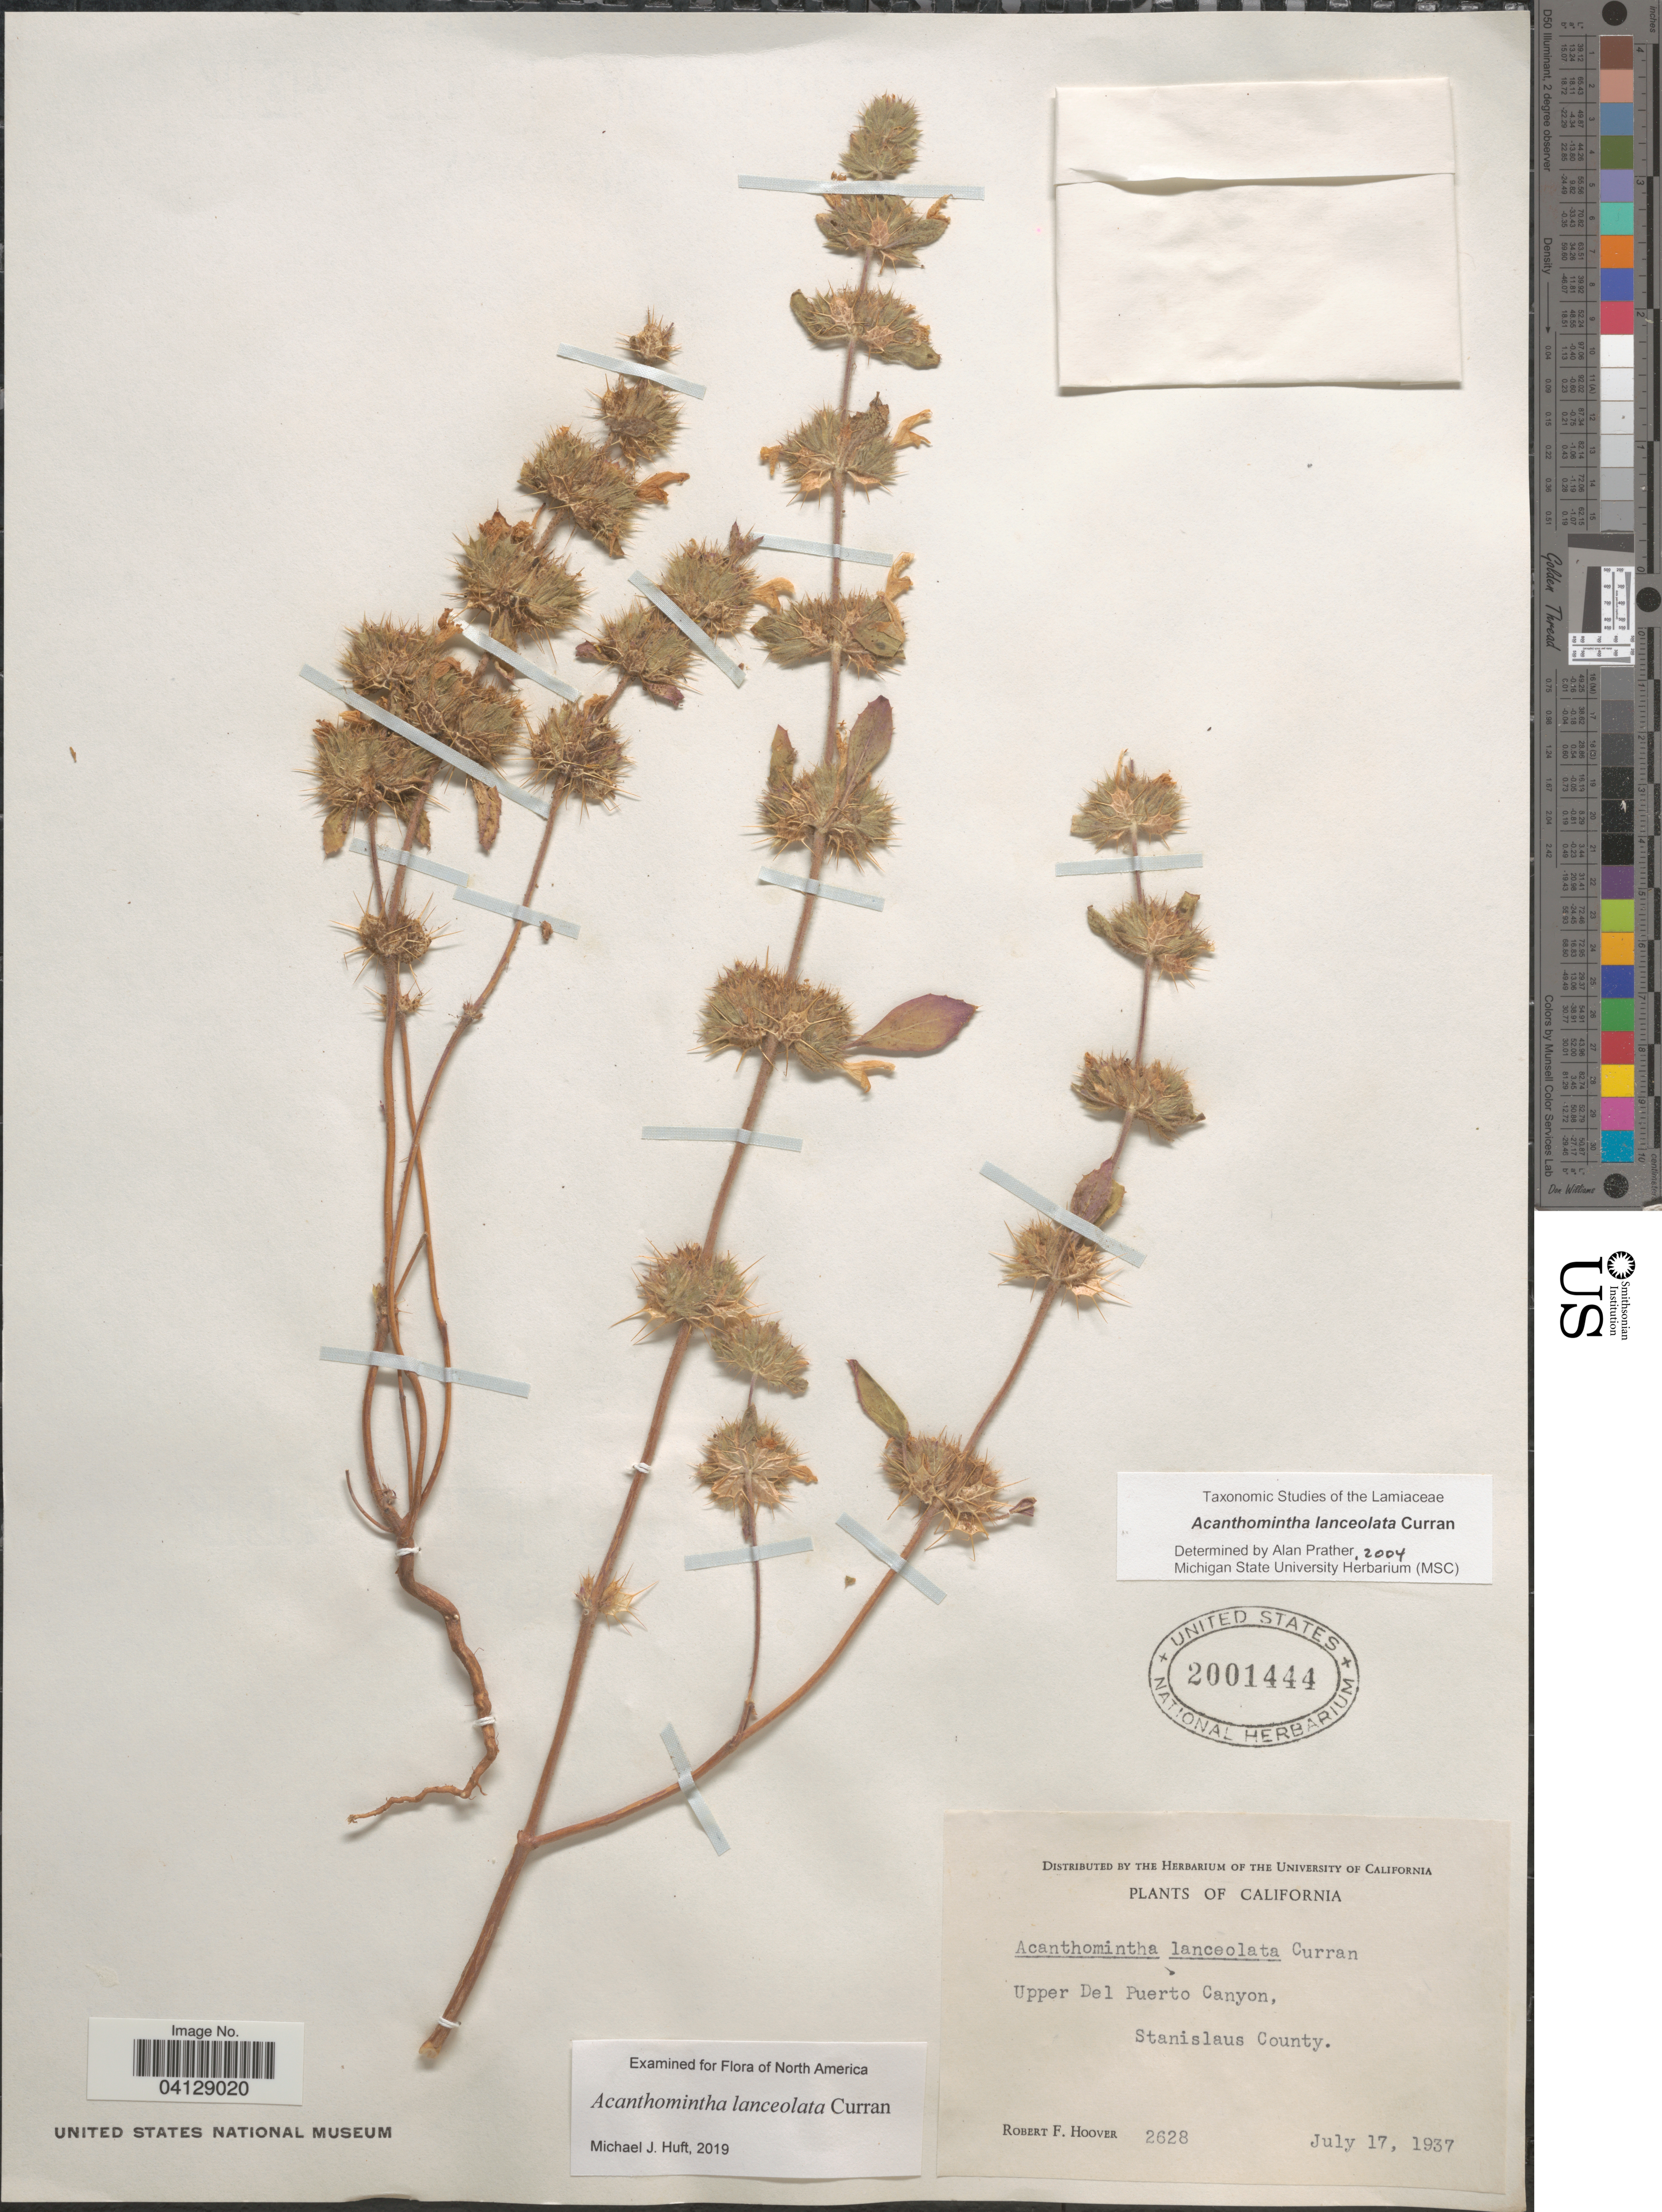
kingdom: Plantae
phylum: Tracheophyta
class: Magnoliopsida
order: Lamiales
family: Lamiaceae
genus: Acanthomintha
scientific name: Acanthomintha lanceolata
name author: Curran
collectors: R. F. Hoover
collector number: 2628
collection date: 1937-07-17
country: United States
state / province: California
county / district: Stanislaus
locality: Upper Del Puerto Canyon, Stanislaus County.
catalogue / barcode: US 2001444